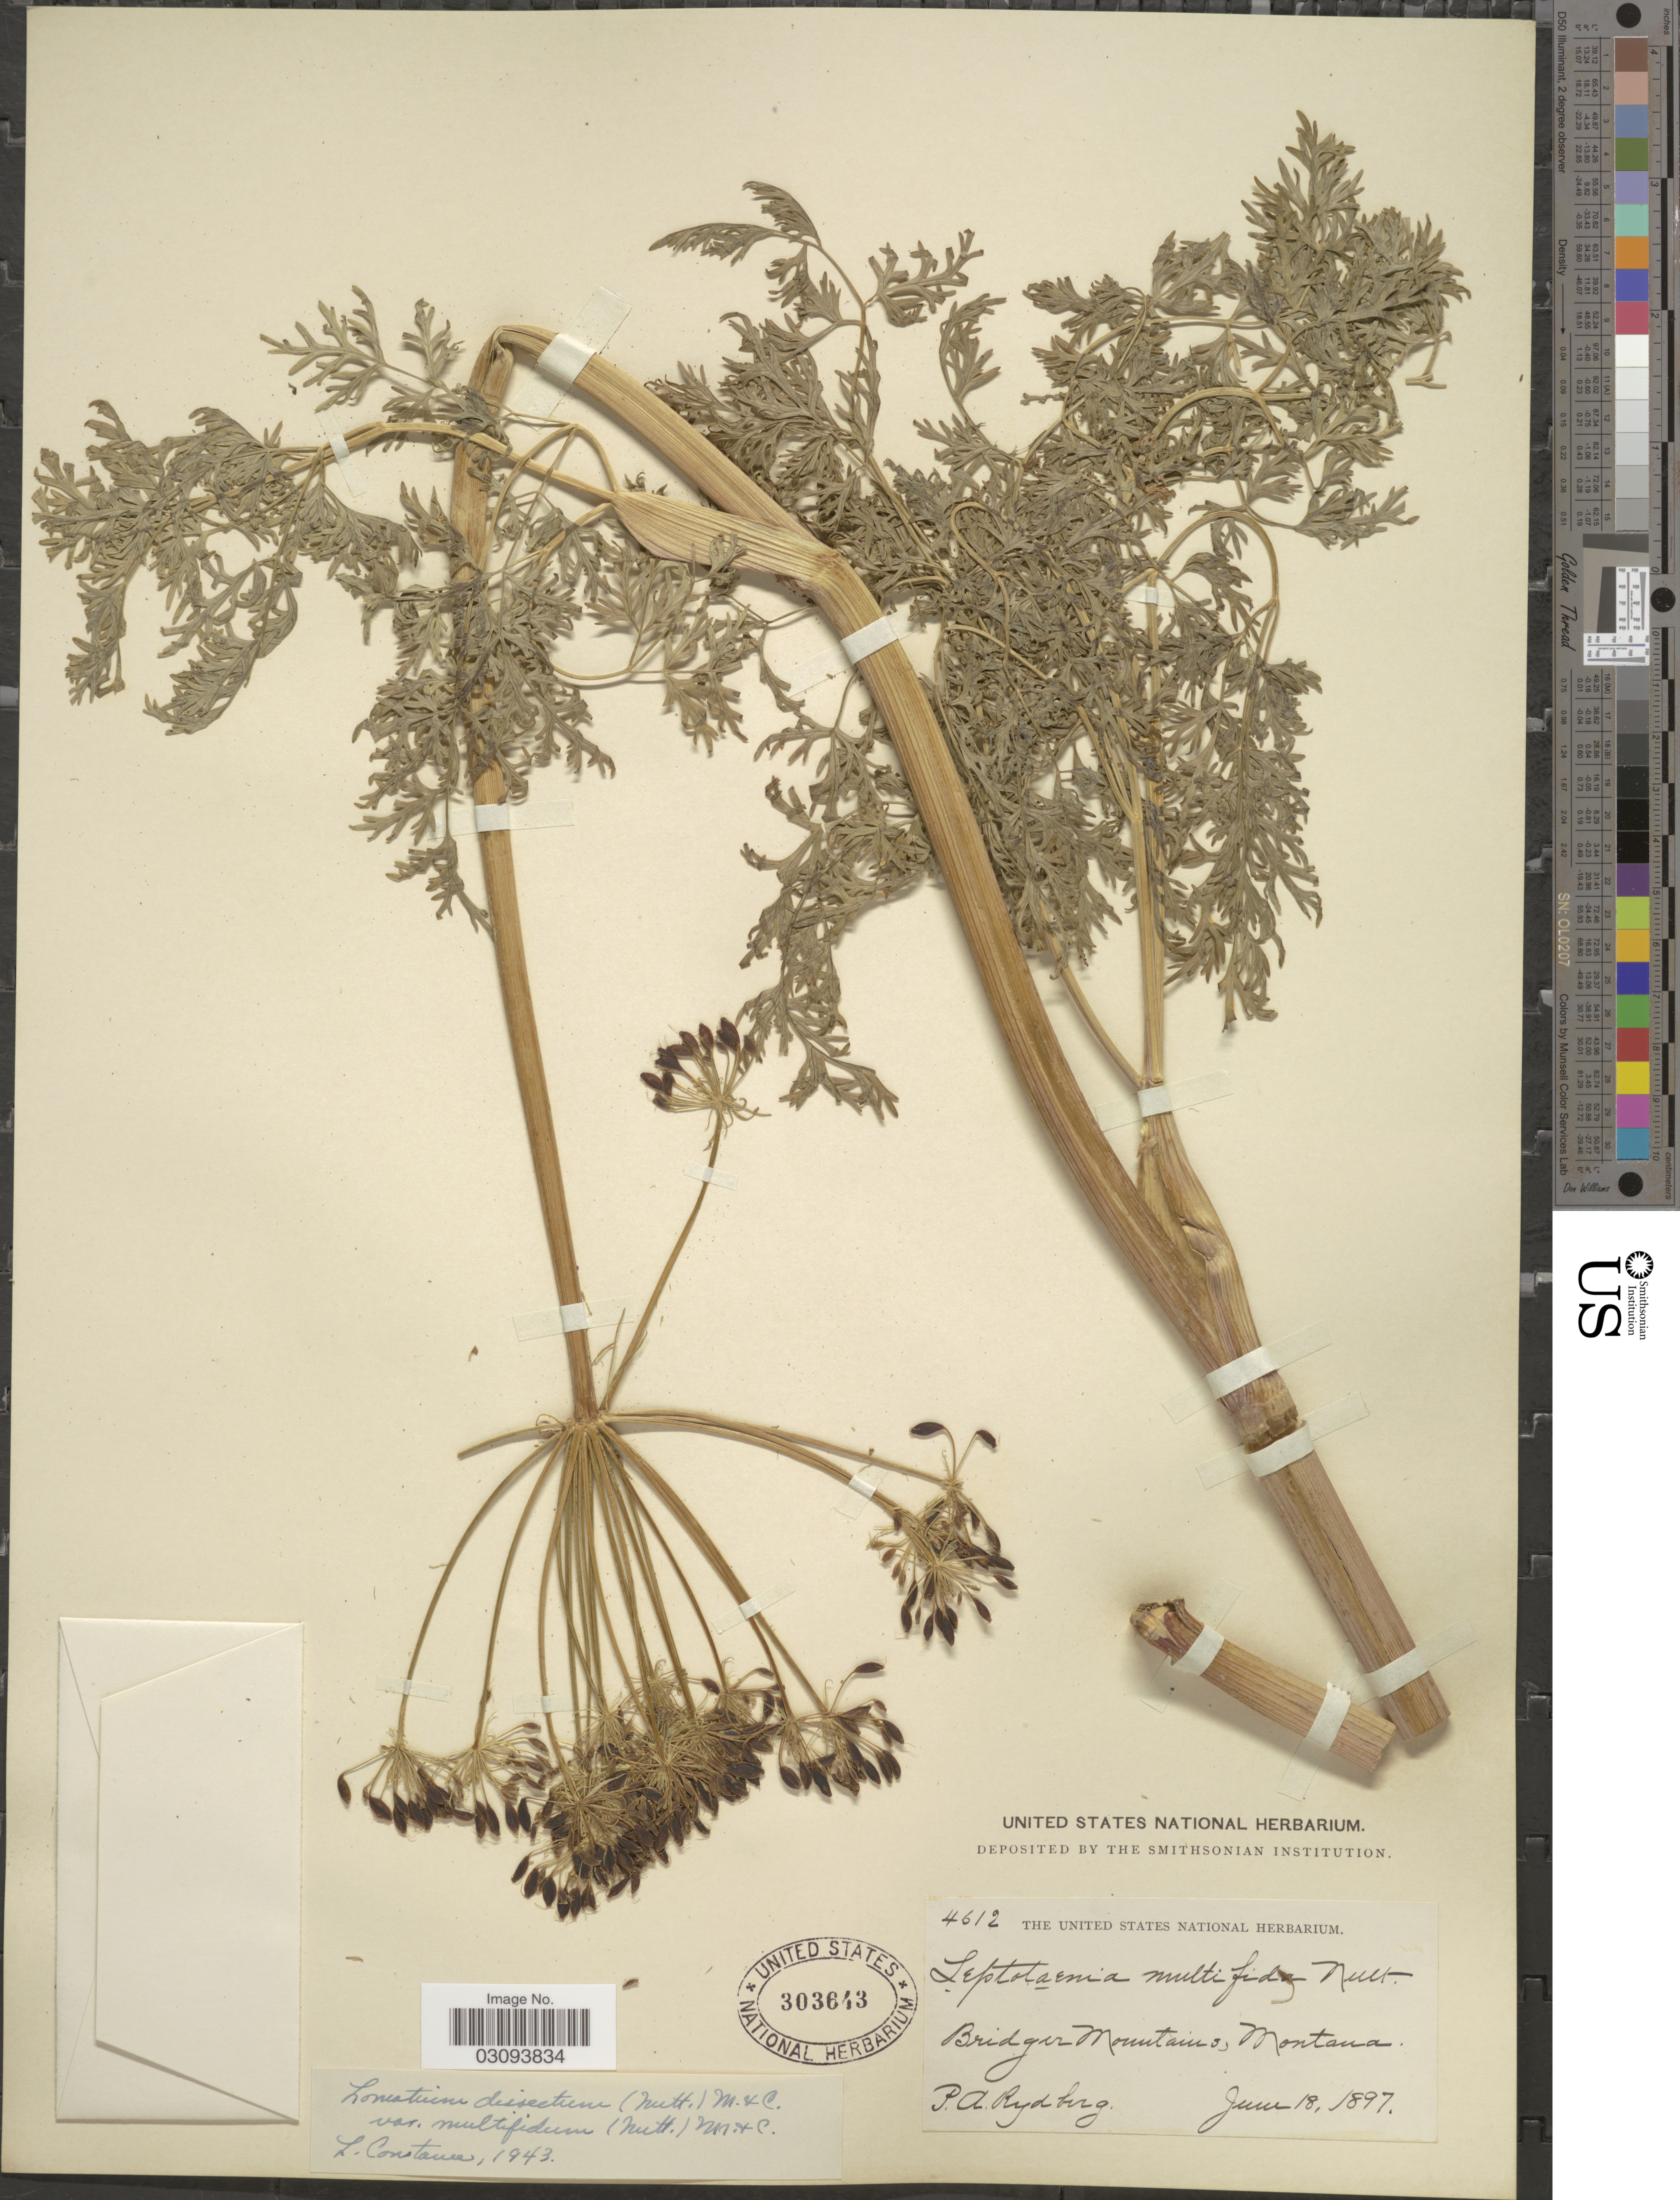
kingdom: Plantae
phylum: Tracheophyta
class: Magnoliopsida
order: Apiales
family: Apiaceae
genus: Lomatium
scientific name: Lomatium dissectum var. multifidum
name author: (Nutt.) Mathias & Constance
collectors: P. A. Rydberg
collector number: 4612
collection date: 1897-06-18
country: United States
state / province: Montana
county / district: Gallatin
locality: Bridger Mountains.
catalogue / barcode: US 303643